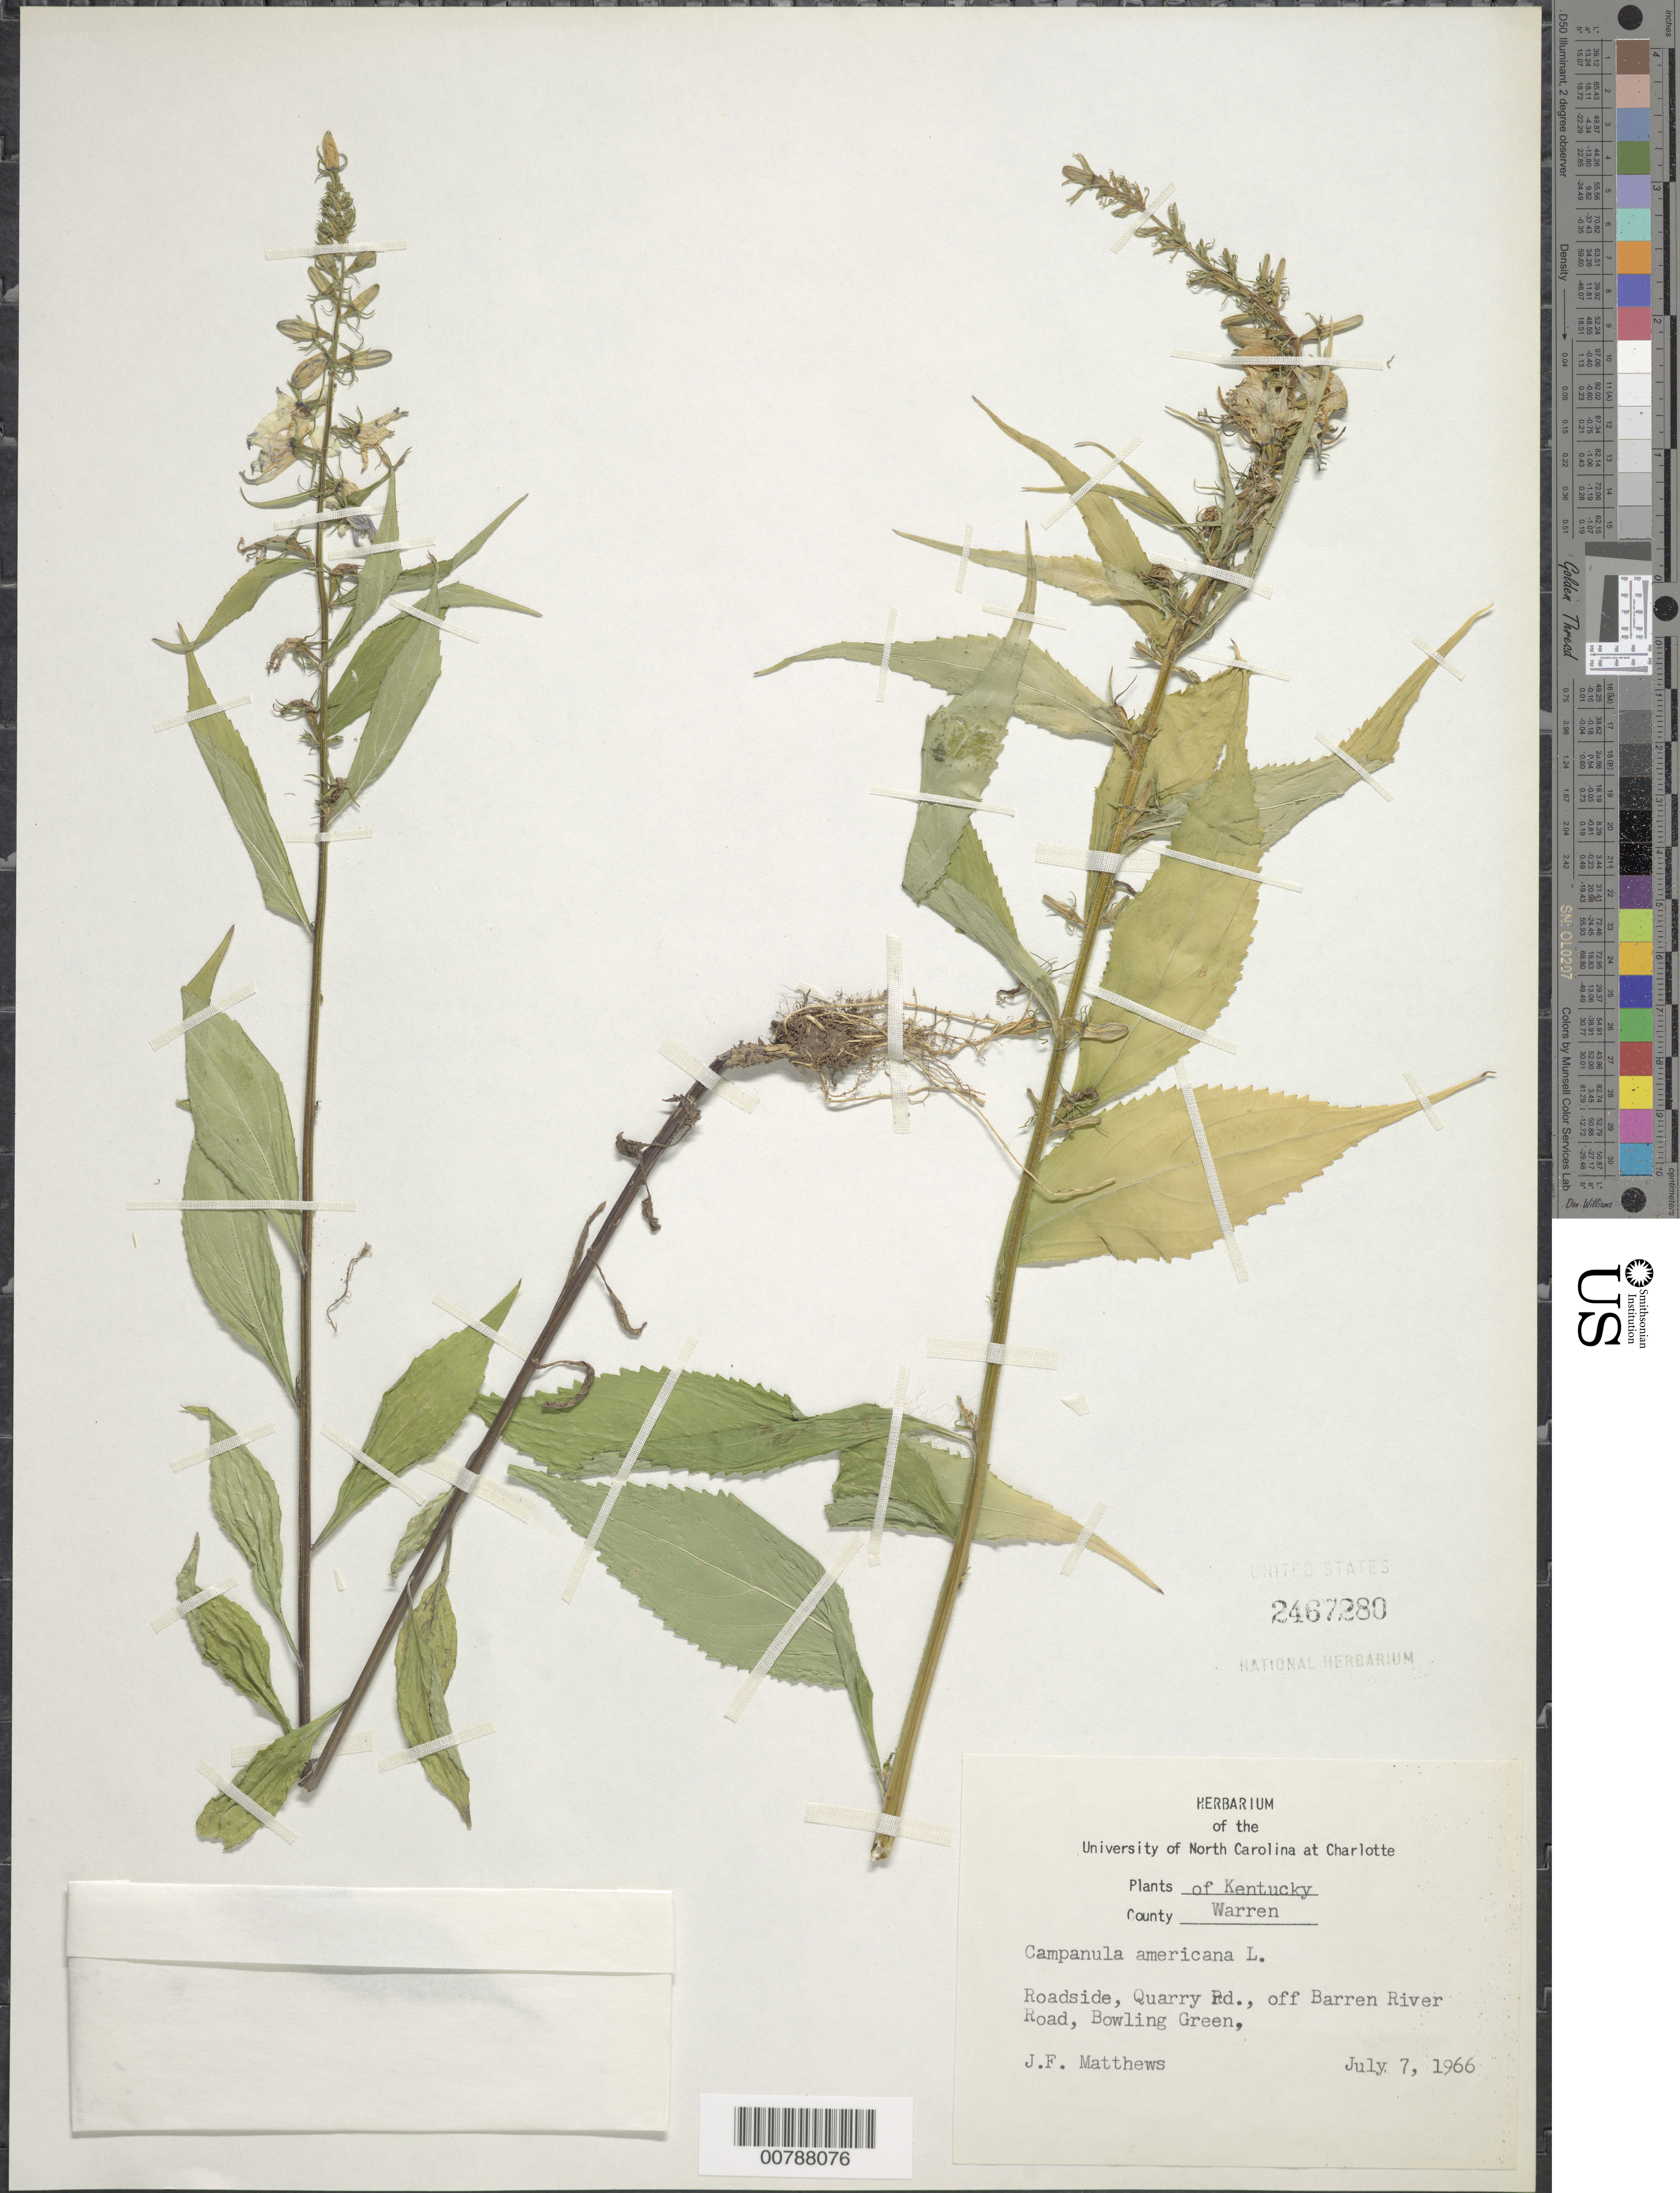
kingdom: Plantae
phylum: Tracheophyta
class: Magnoliopsida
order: Asterales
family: Campanulaceae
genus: Campanula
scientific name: Campanula americana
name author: L.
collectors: J. F. Matthews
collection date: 1966-07-07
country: United States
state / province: Kentucky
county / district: Warren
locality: Quarry Rd., off Barren River Road, Bowling Green.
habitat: Roadside.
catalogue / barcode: US 2467280